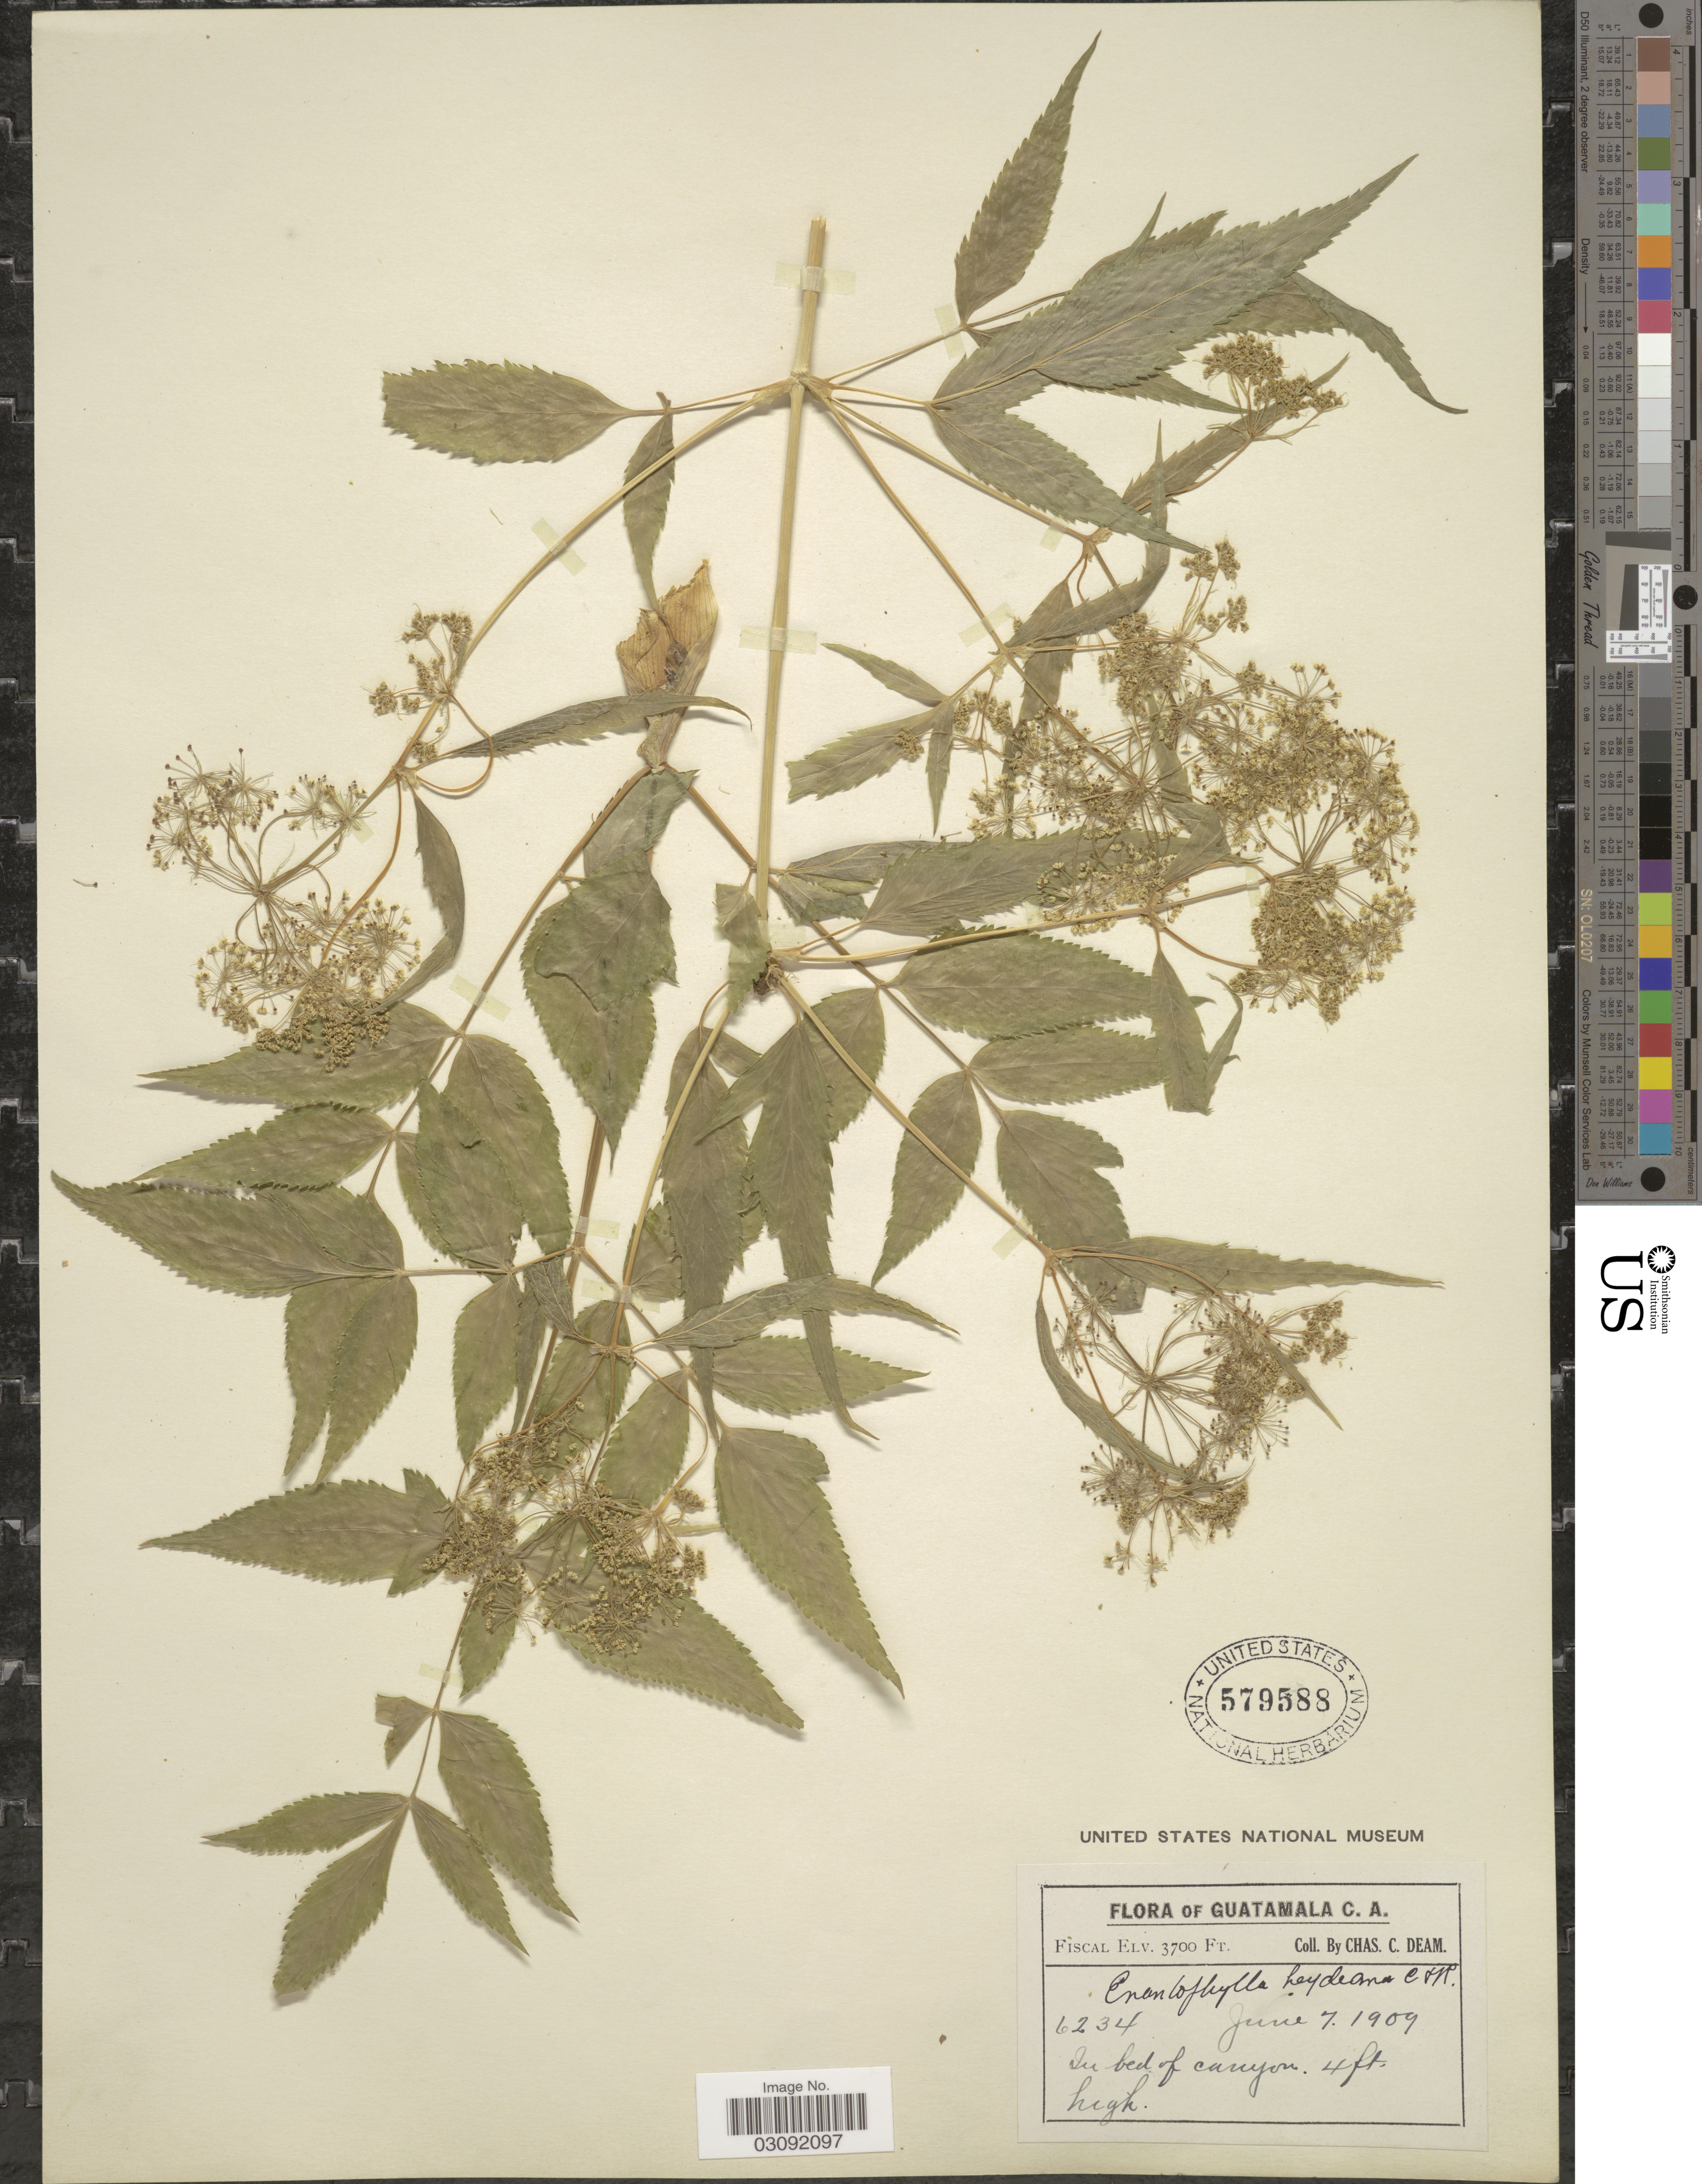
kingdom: Plantae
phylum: Tracheophyta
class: Magnoliopsida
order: Apiales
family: Apiaceae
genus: Enantiophylla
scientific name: Enantiophylla heydeana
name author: J.M. Coult. & Rose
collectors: C. C. Deam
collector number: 6234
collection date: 1909-06-07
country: Guatemala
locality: In bed of canyon.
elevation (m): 1128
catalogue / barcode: US 579588